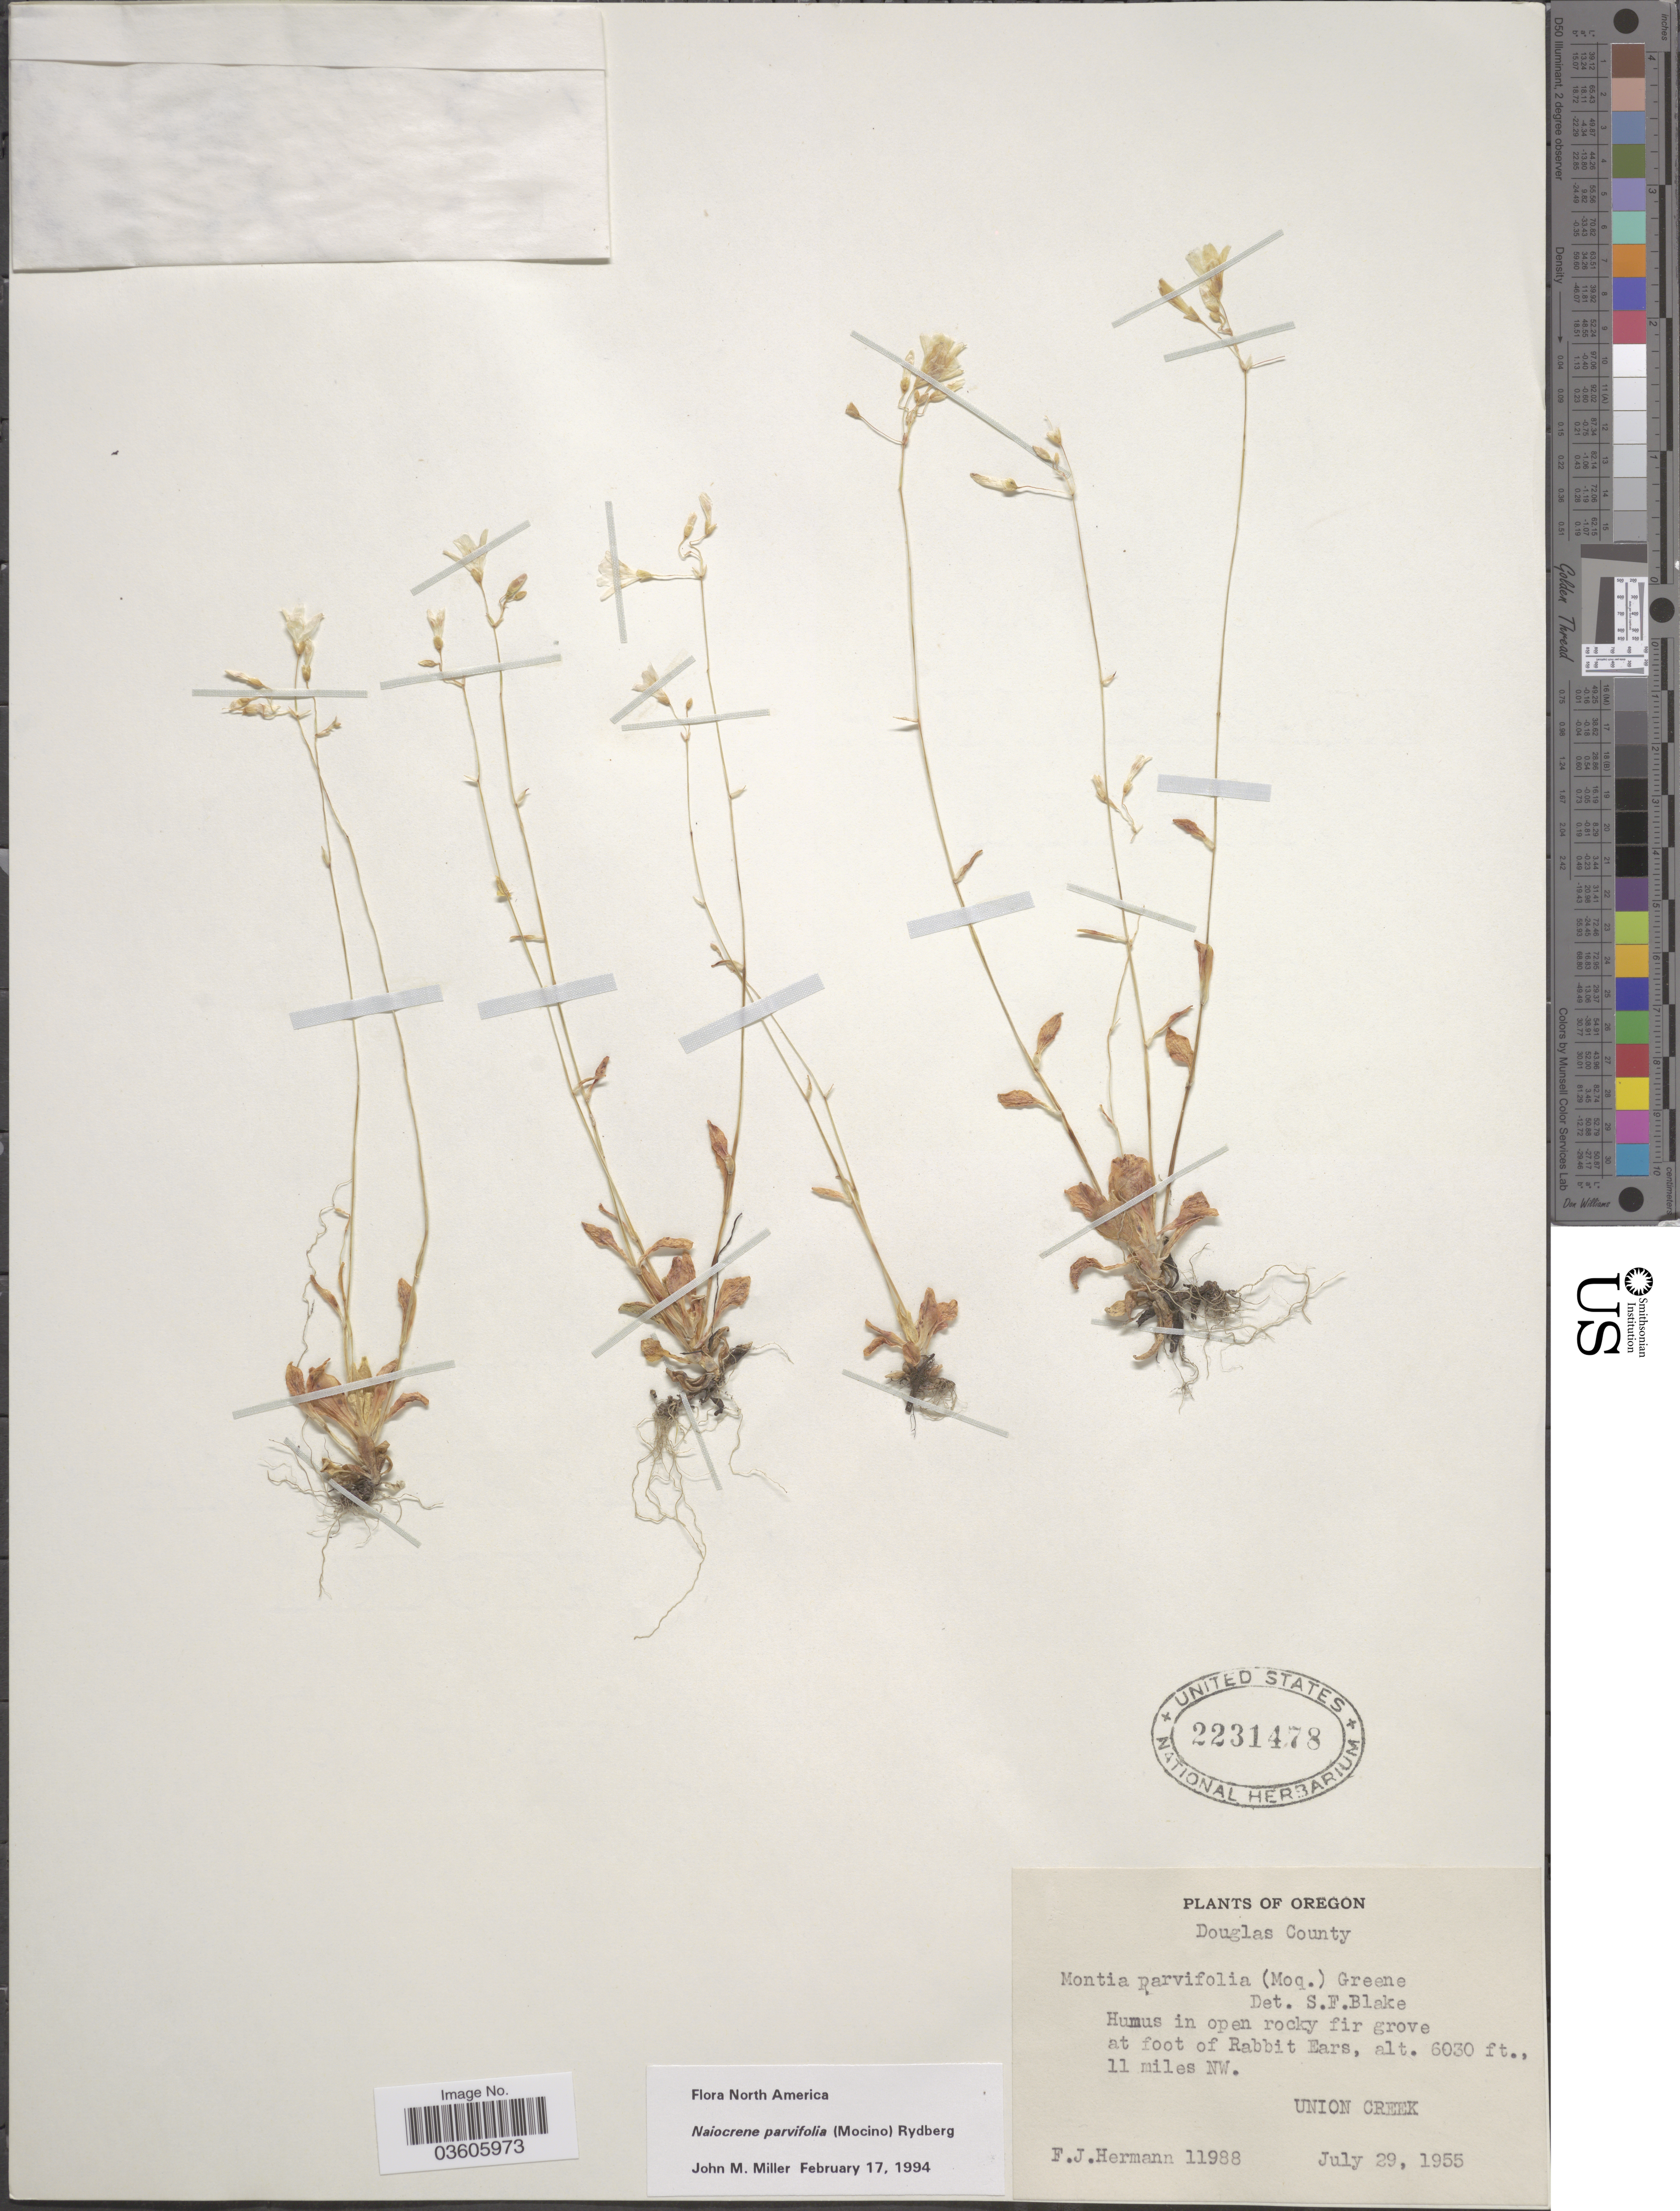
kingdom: Plantae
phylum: Tracheophyta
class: Magnoliopsida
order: Caryophyllales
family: Montiaceae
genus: Montia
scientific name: Montia parvifolia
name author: (Moc. ex DC.) Greene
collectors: F. J. Hermann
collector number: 11988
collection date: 1955-07-29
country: United States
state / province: Oregon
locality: Douglas County. At foot of Rabbit Ears, 11 miles NW. Union Creek.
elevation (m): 1838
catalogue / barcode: US 2231478